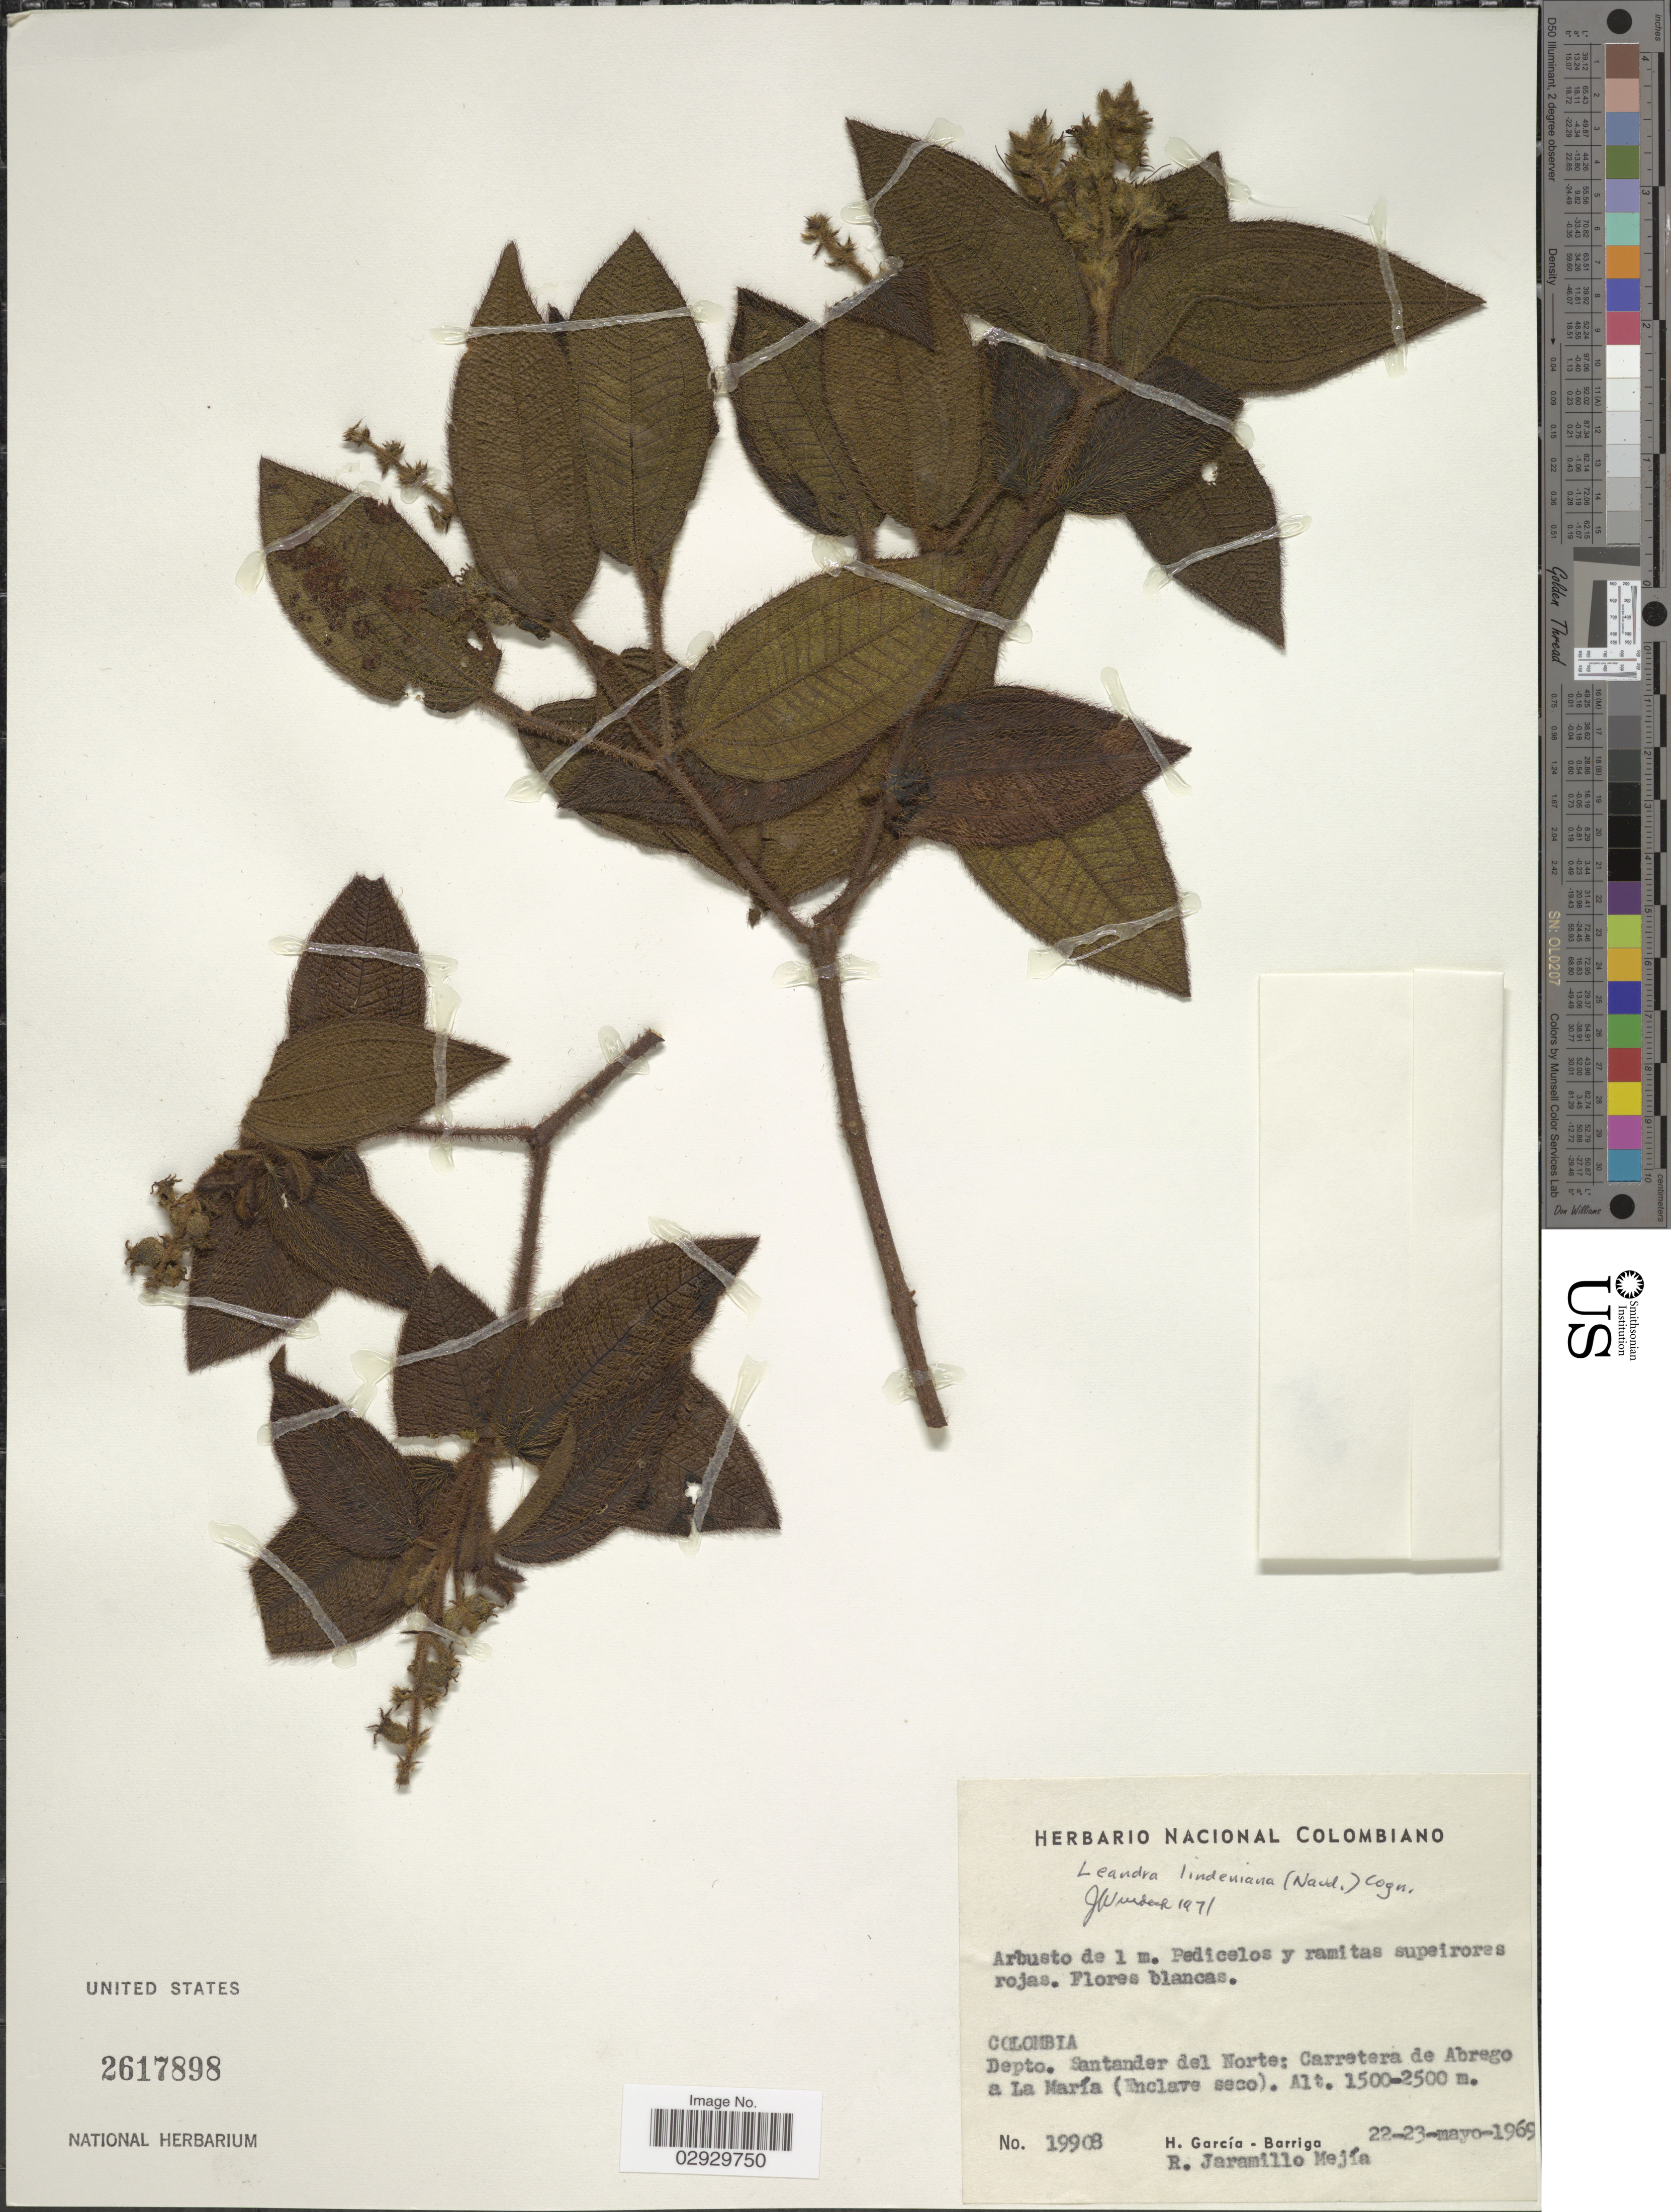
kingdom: Plantae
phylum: Tracheophyta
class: Magnoliopsida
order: Myrtales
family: Melastomataceae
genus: Leandra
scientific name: Leandra lindeniana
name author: (Naudin) Cogn.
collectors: H. García Barriga & R. Jaramillo M.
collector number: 19908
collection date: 1969-05-22/1969-05-23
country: Colombia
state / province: Norte de Santander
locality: Depto. Santander del Norte: Carretera de Abrego a La María (Enclave seco).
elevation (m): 1500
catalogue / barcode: US 2617898